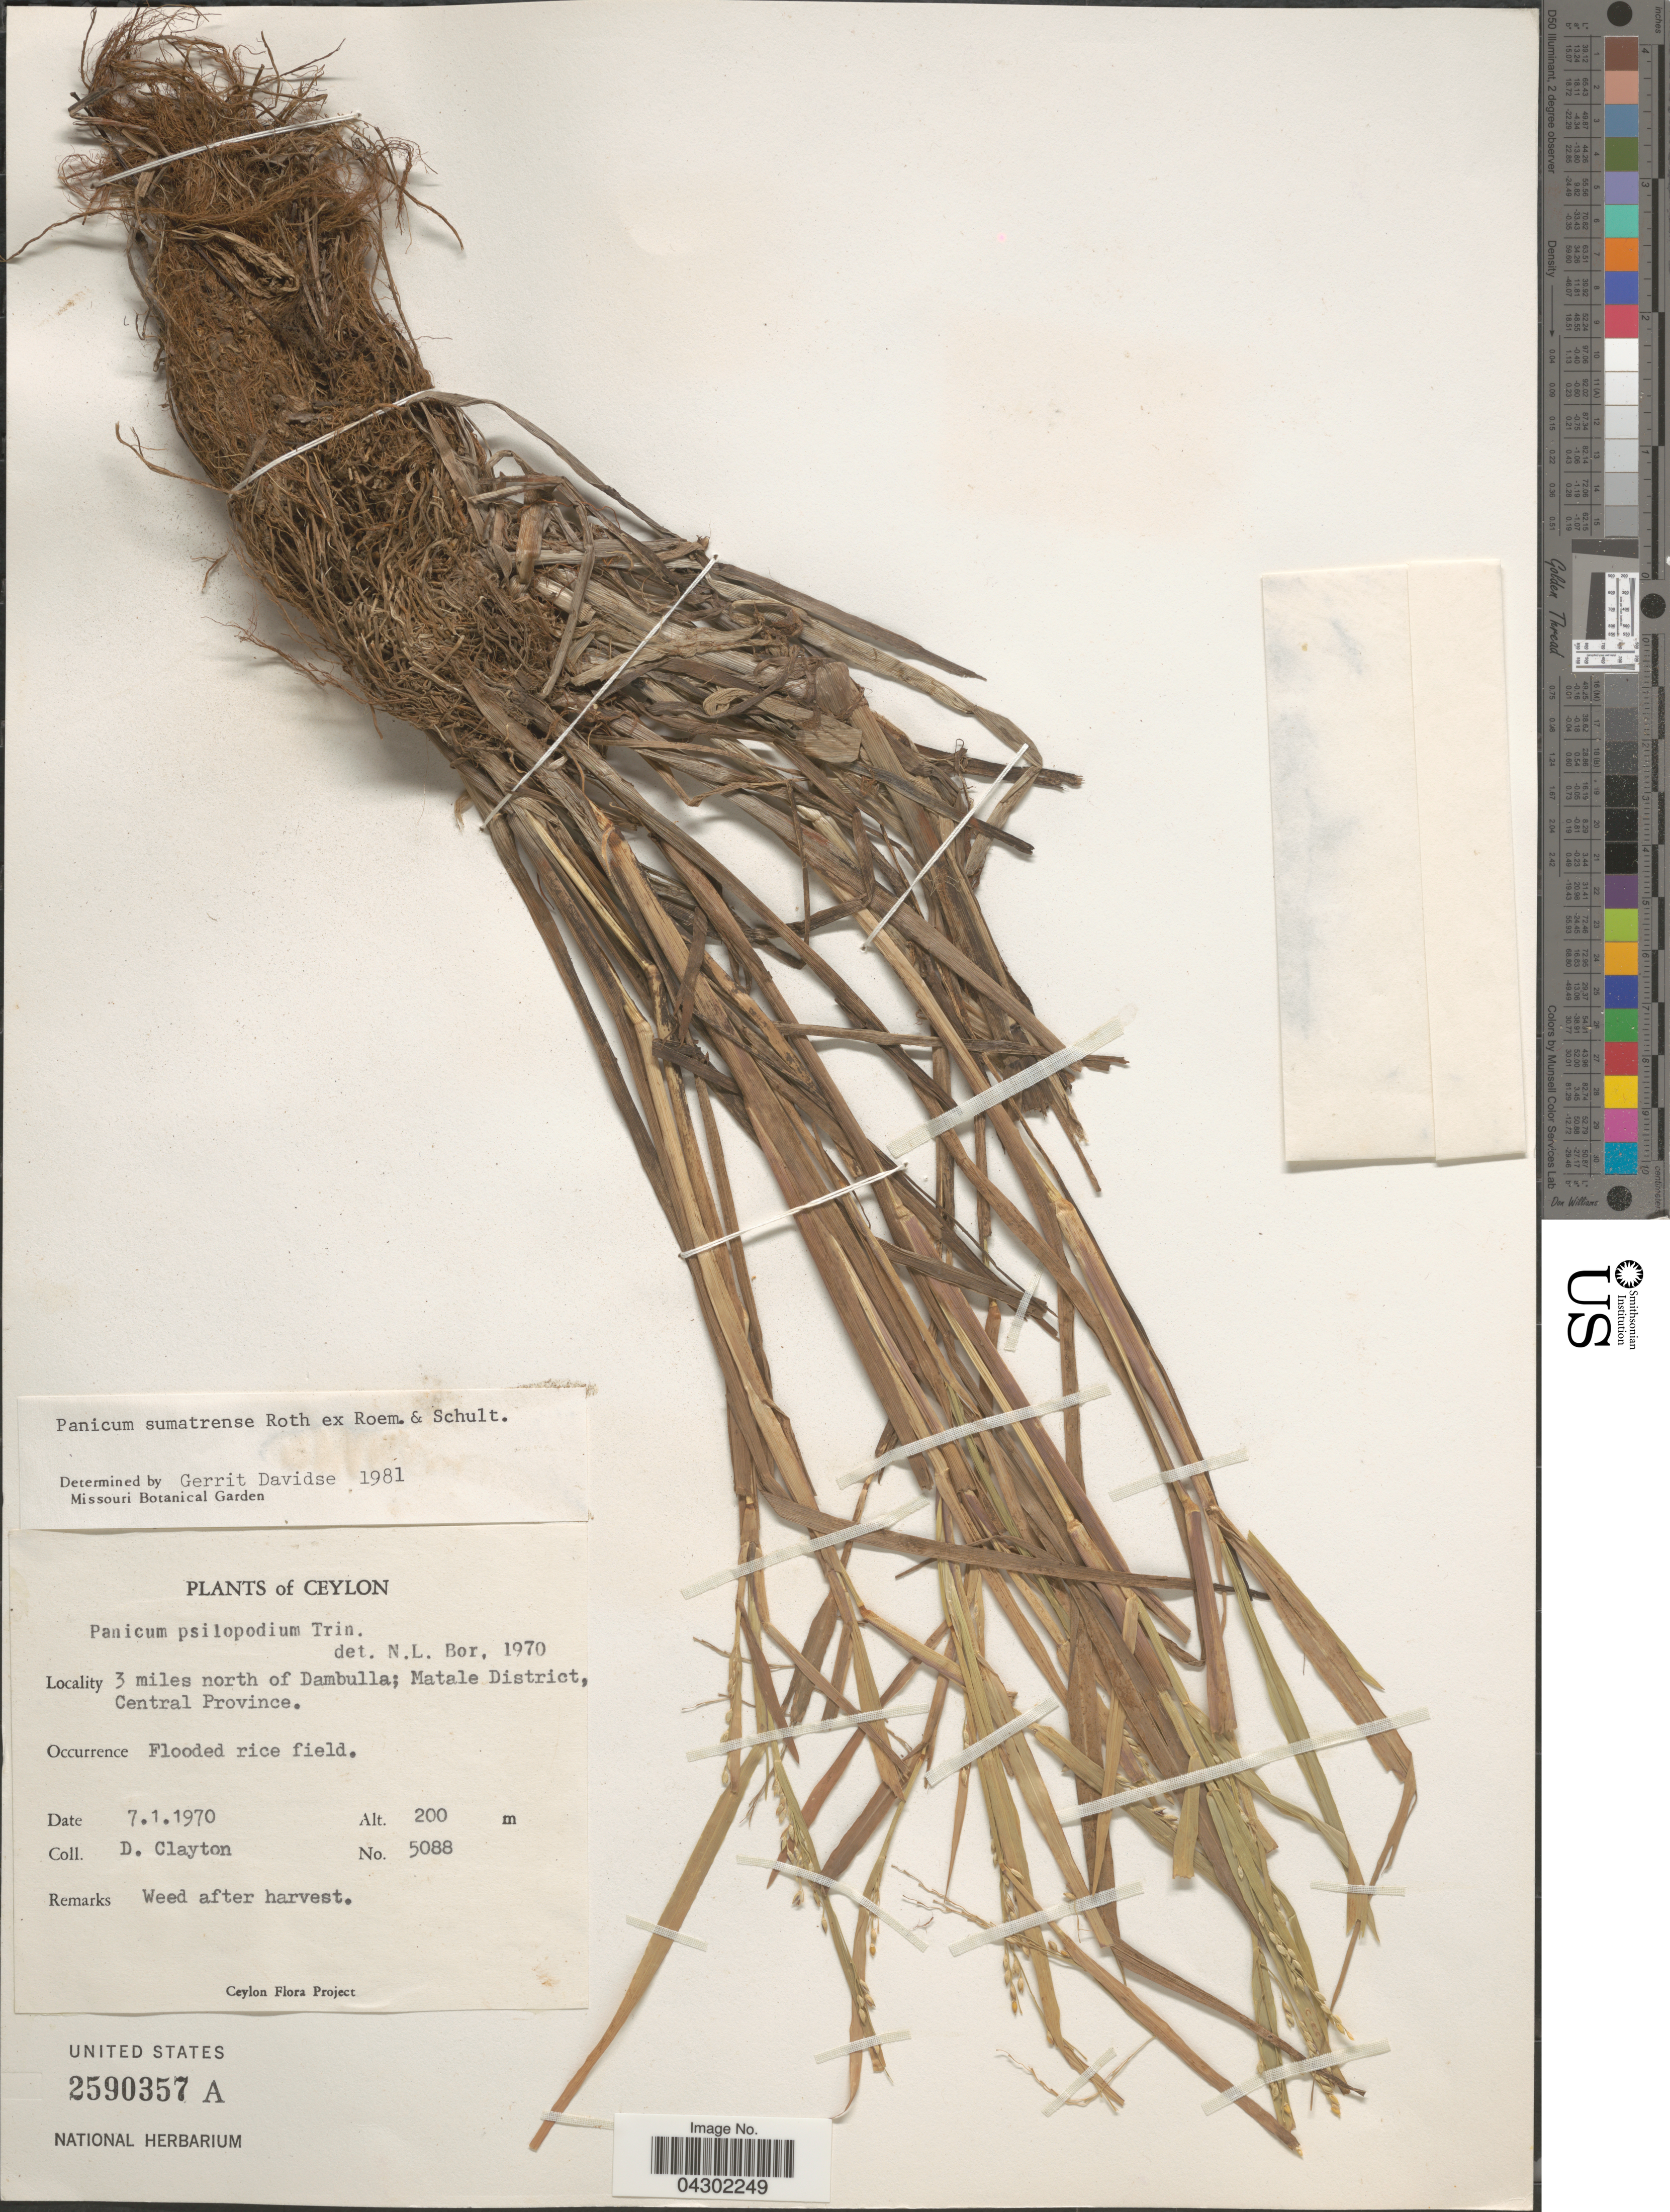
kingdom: Plantae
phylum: Tracheophyta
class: Liliopsida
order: Poales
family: Poaceae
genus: Panicum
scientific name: Panicum sumatrense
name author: P. Roth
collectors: D. Clayton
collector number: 5088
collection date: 1970-01-07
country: Sri Lanka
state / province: Central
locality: Ceylon. 3 miles north of Dambulla; Matale District.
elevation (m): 200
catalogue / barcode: US 2590357A